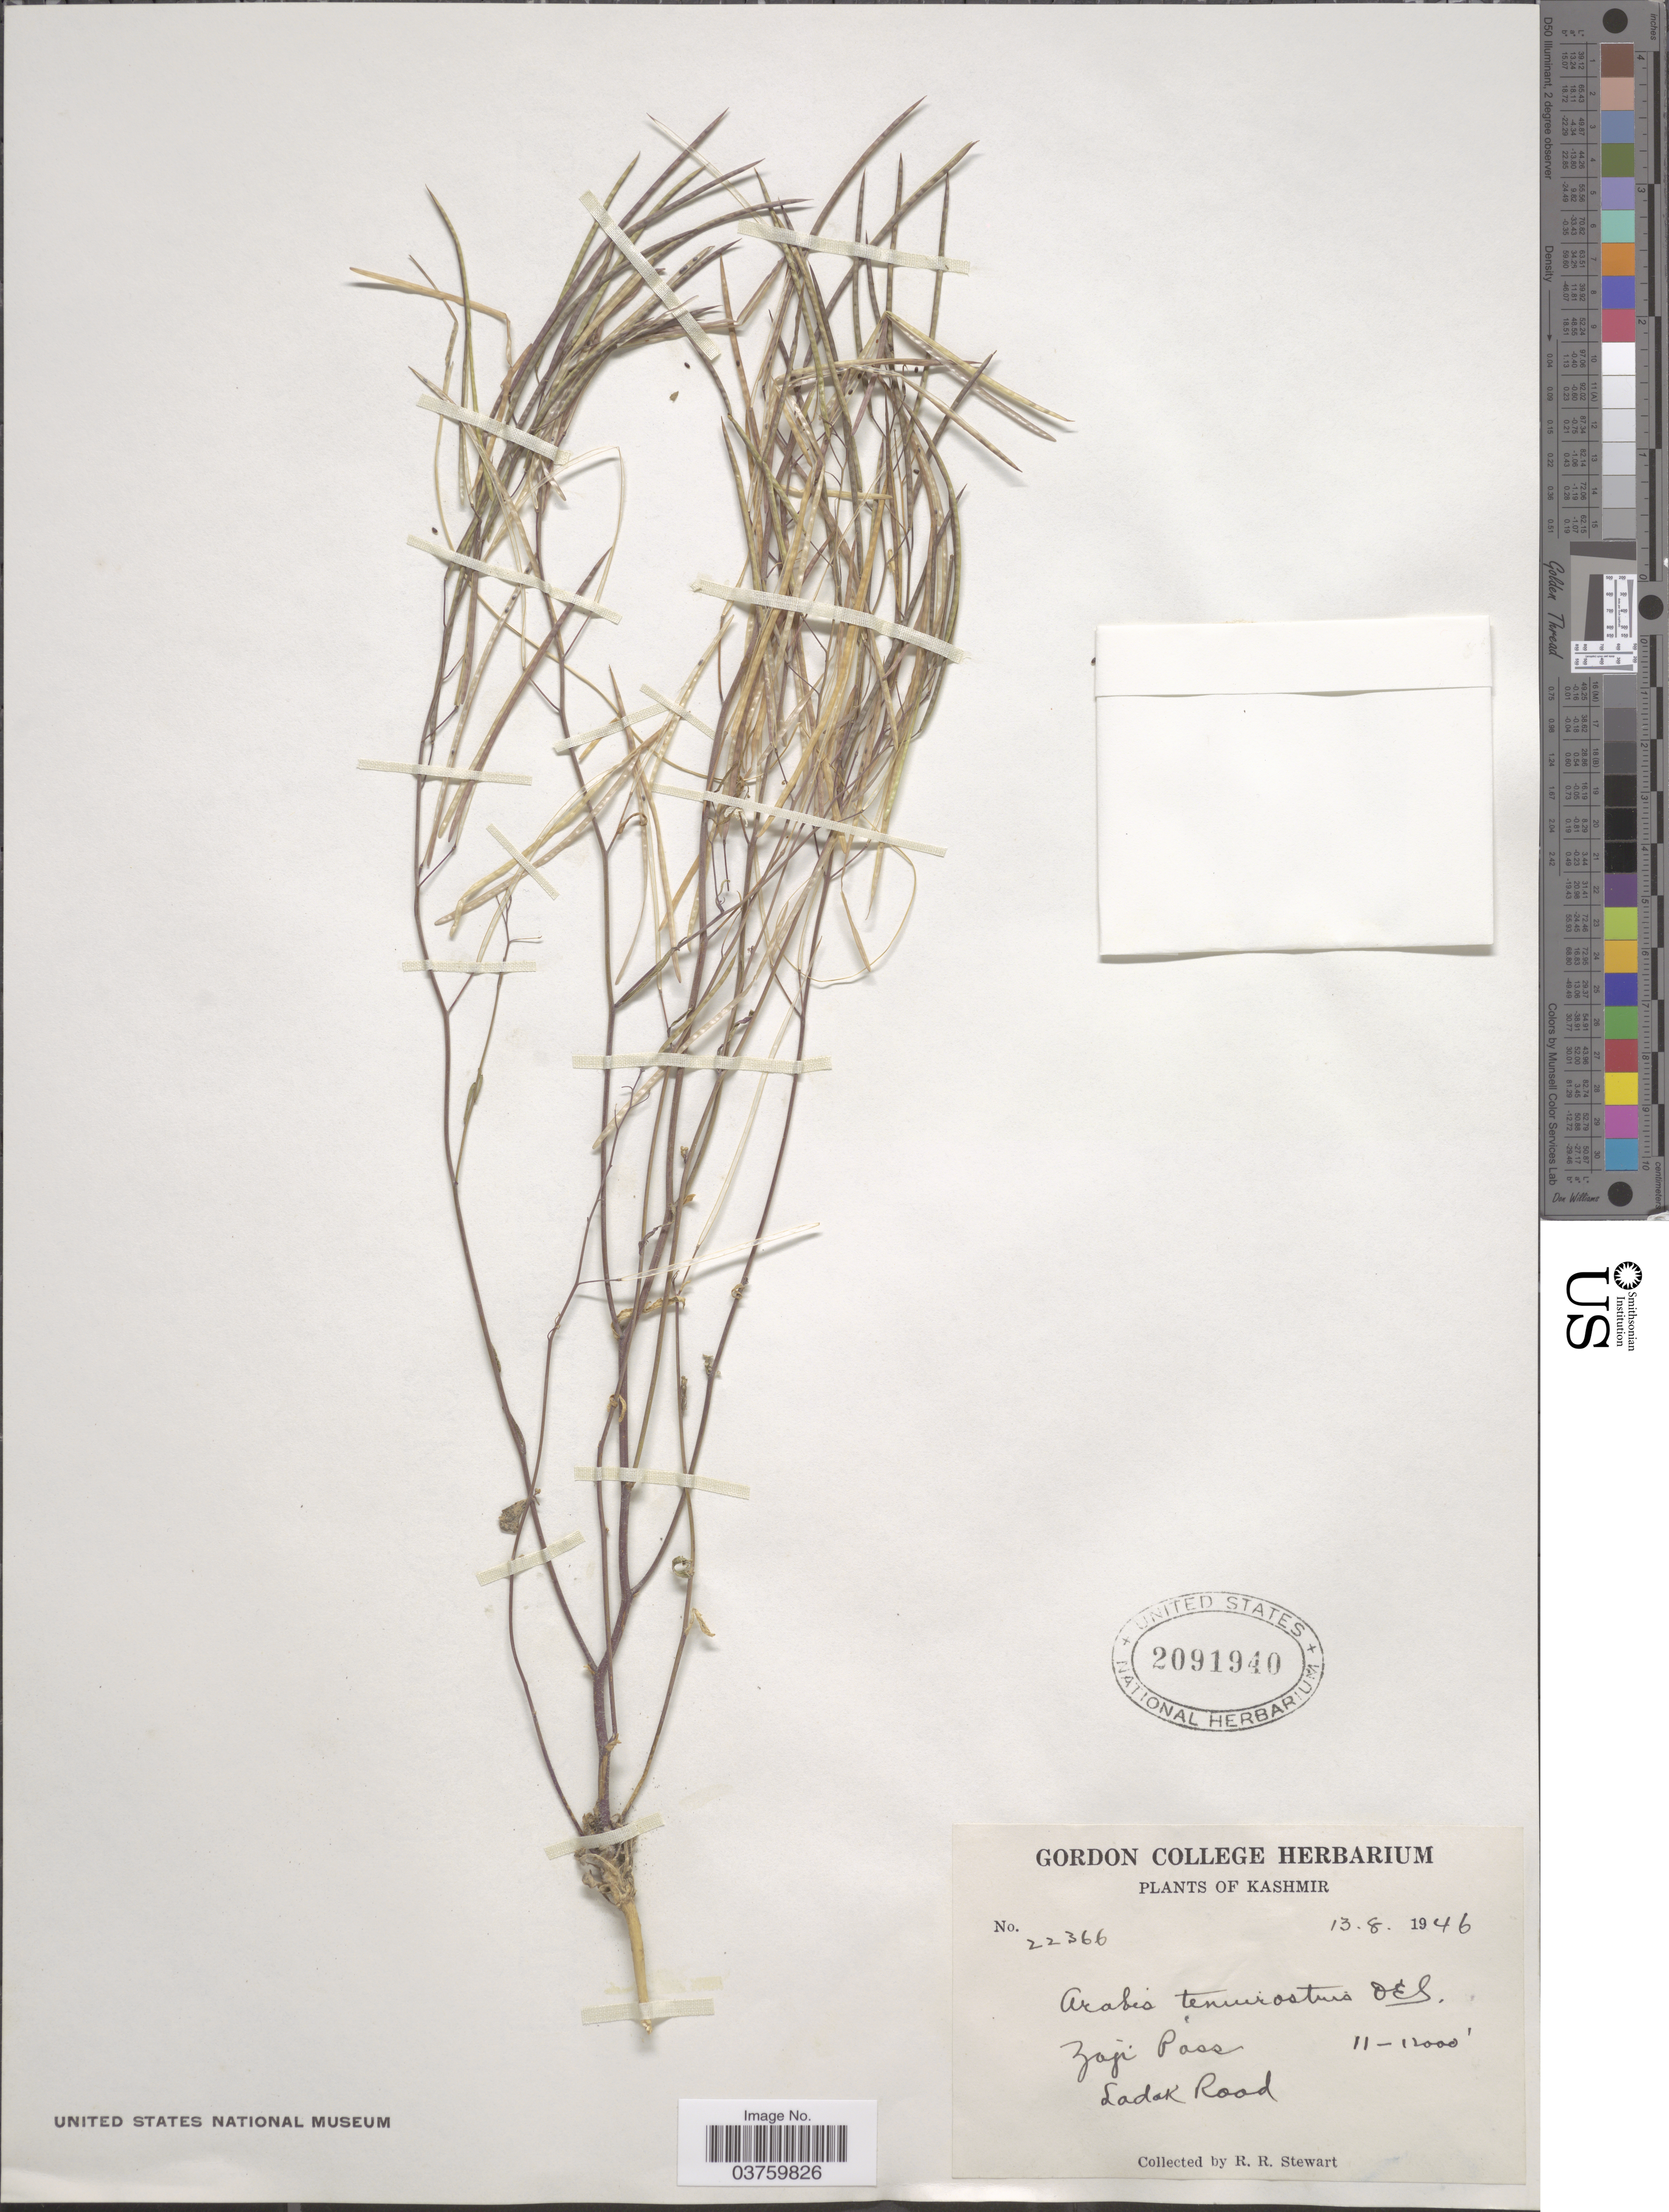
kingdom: Plantae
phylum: Tracheophyta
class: Magnoliopsida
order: Brassicales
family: Brassicaceae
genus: Arabis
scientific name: Arabis tenuirostris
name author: O.E. Schulz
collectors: R. Stewart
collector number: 22366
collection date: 1946-08-13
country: India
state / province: Ladakh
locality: Kashmir. Zoji Pass. Ladak Road.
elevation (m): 3353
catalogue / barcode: US 2091940